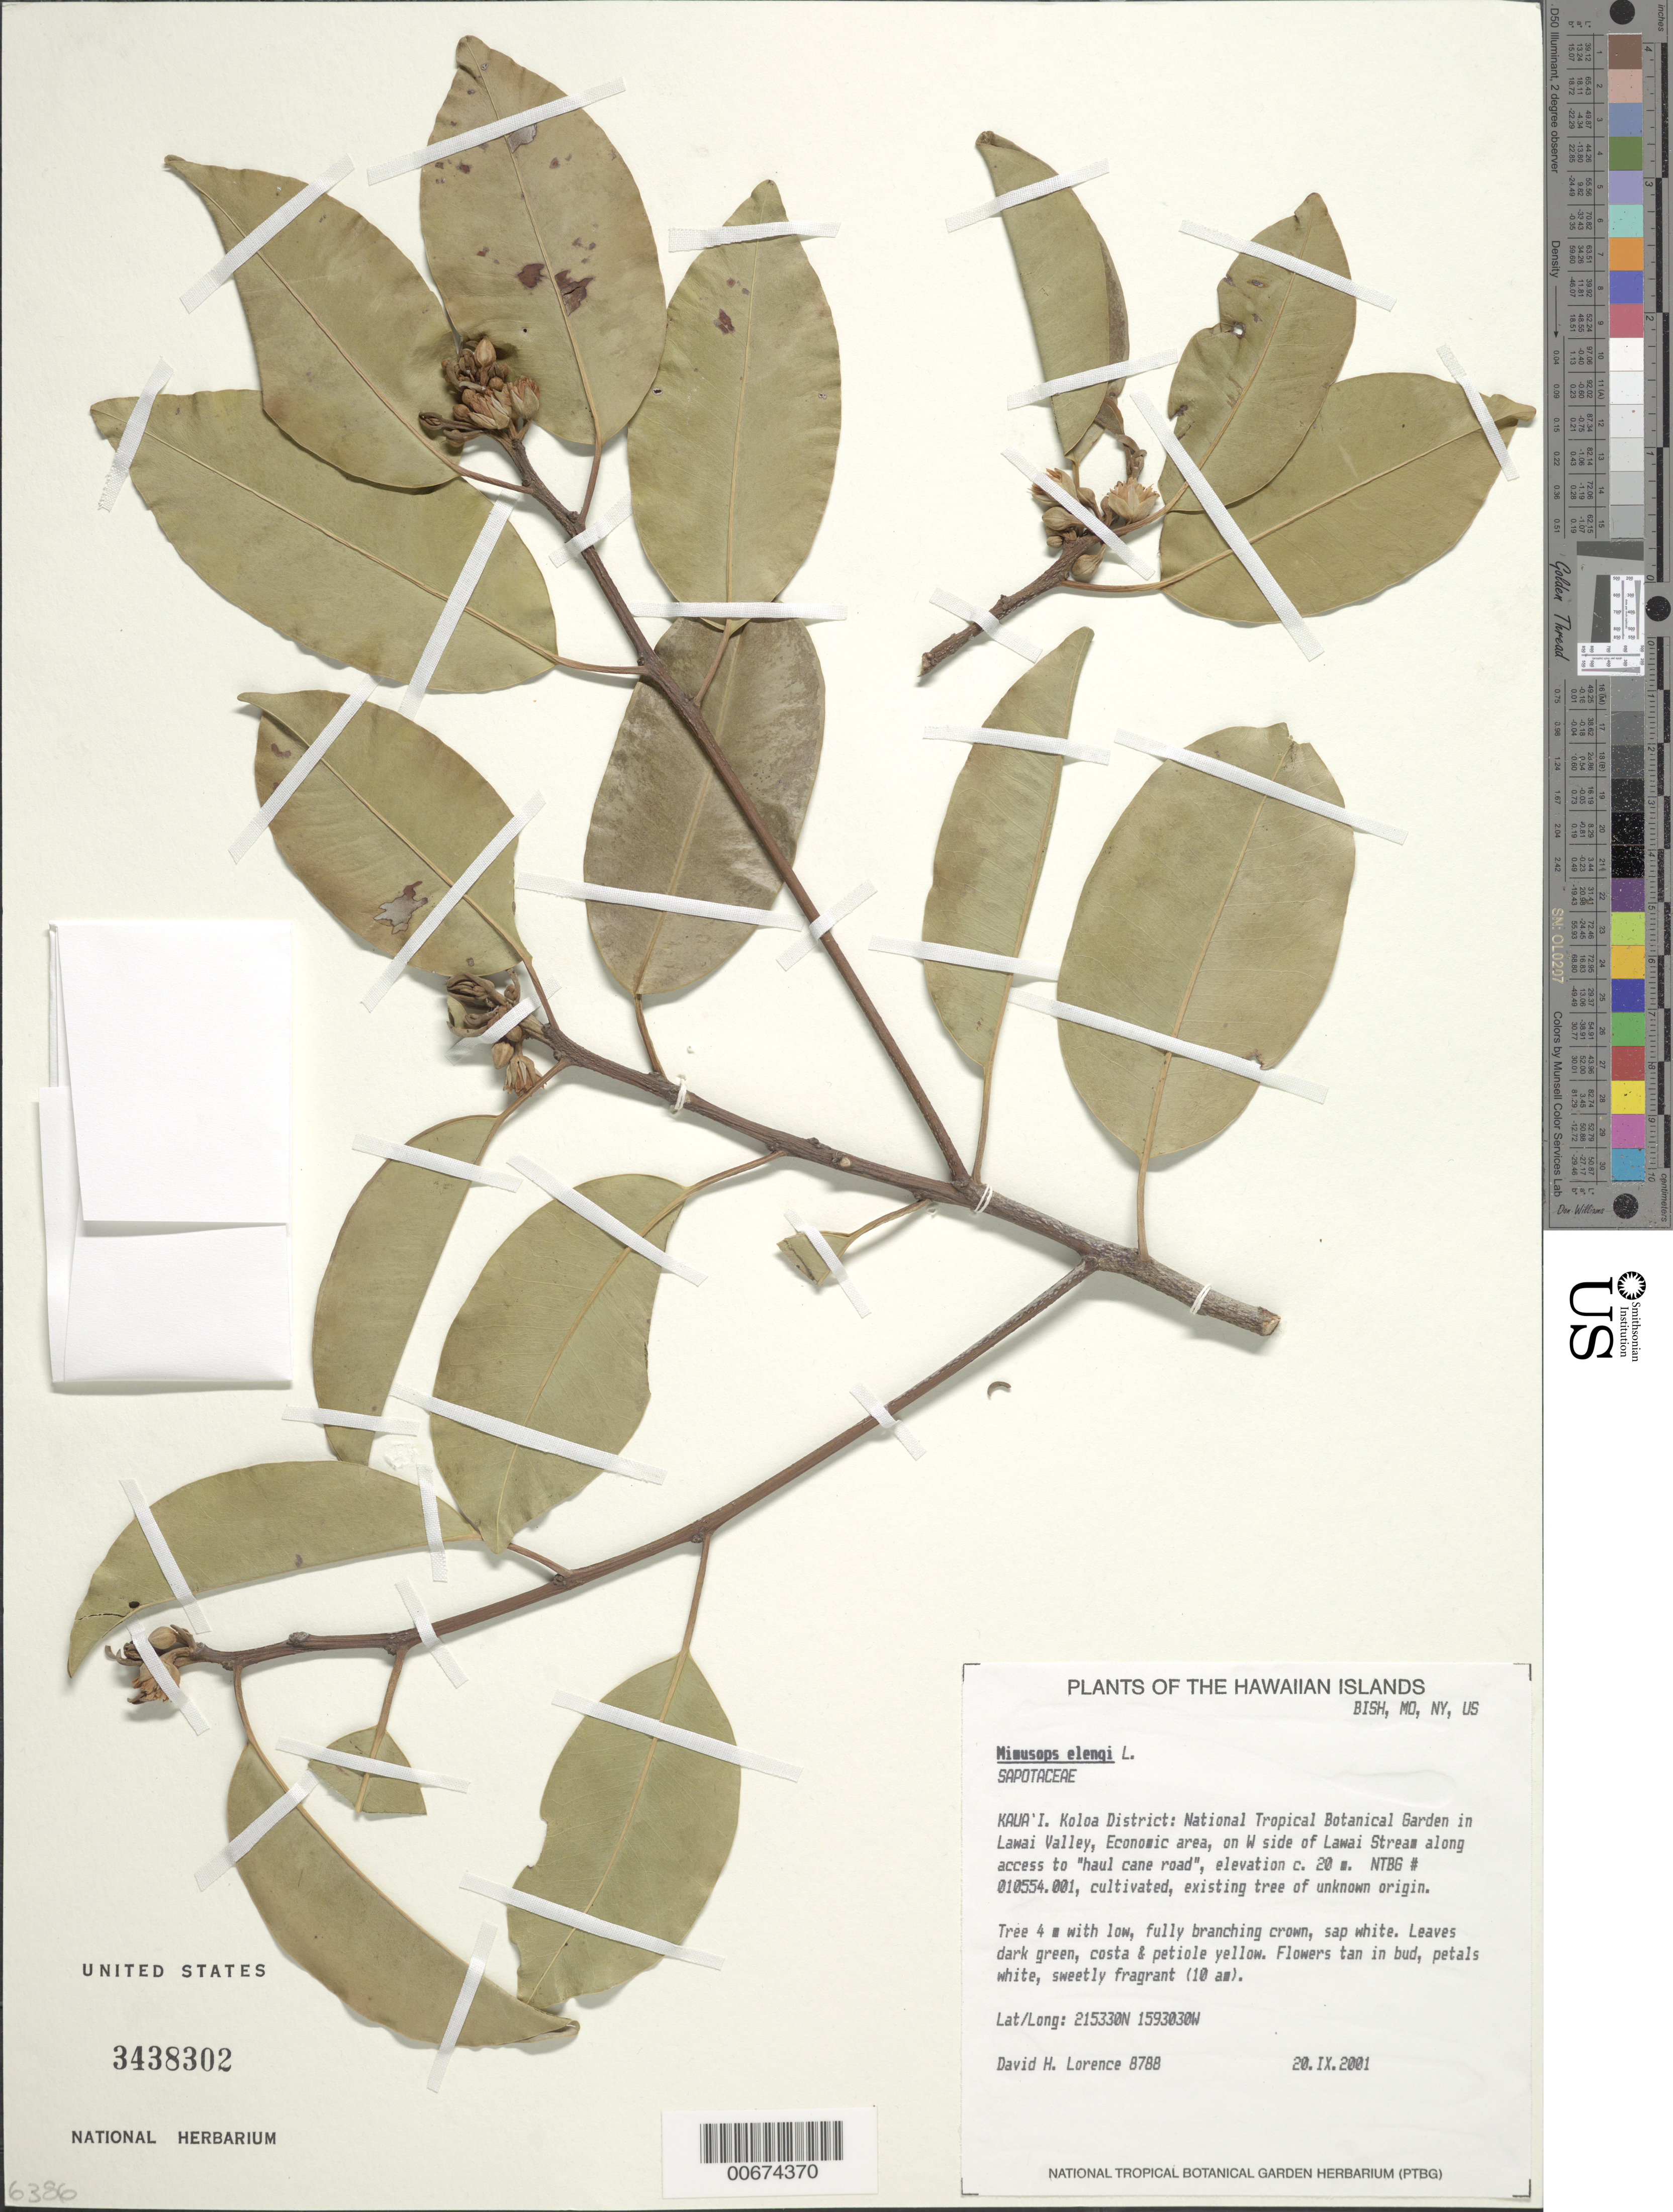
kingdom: Plantae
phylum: Tracheophyta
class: Magnoliopsida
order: Ericales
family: Sapotaceae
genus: Mimusops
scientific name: Mimusops elengi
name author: L.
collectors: D. Lorence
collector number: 8788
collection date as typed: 20 Sep 2001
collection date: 2001-09-20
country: United States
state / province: Hawaii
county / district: Kauai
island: Kaua'i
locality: National Tropical Botanical Garen in Lawai Valley, Economic area, on W side of Lawai Stream along access to "haul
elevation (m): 20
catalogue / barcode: US 3438302